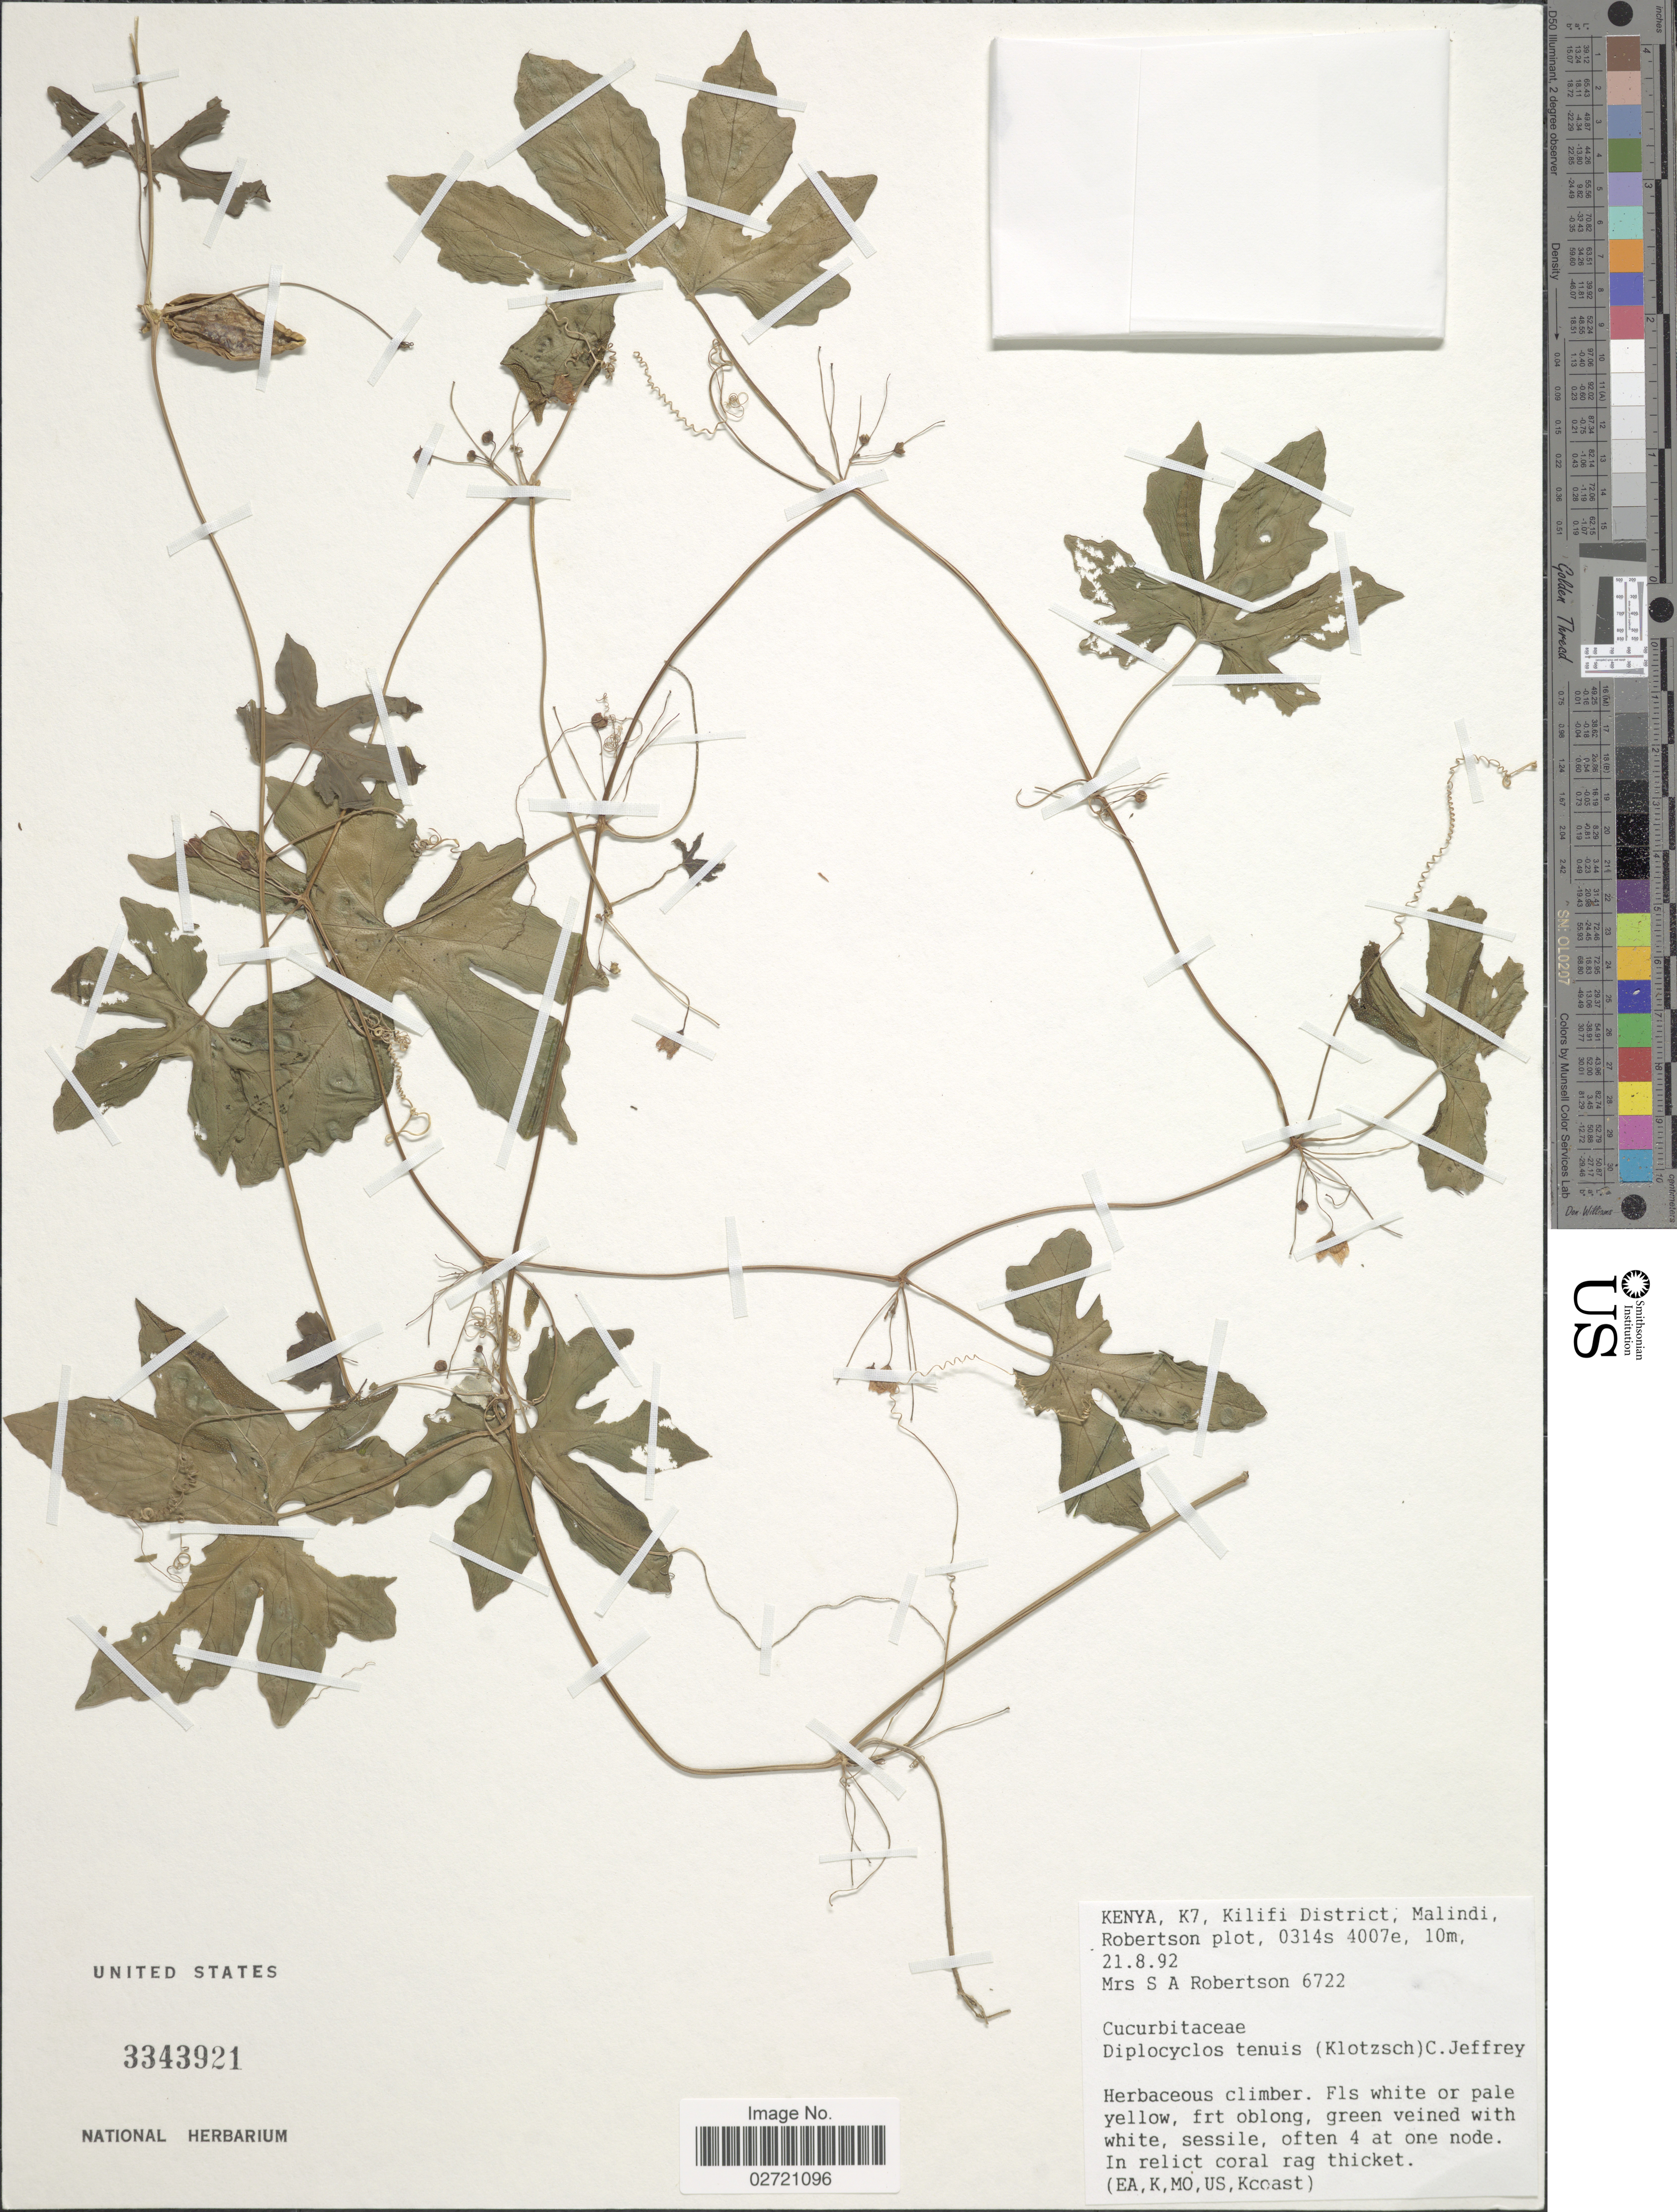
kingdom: Plantae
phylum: Tracheophyta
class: Magnoliopsida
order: Cucurbitales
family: Cucurbitaceae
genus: Diplocyclos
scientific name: Diplocyclos tenuis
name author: C. Jeffrey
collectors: S. Robertson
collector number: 6722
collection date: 1992-08-21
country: Kenya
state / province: Kilifi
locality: K7, Malindi, Robertson plot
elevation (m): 10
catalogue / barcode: US 3343921